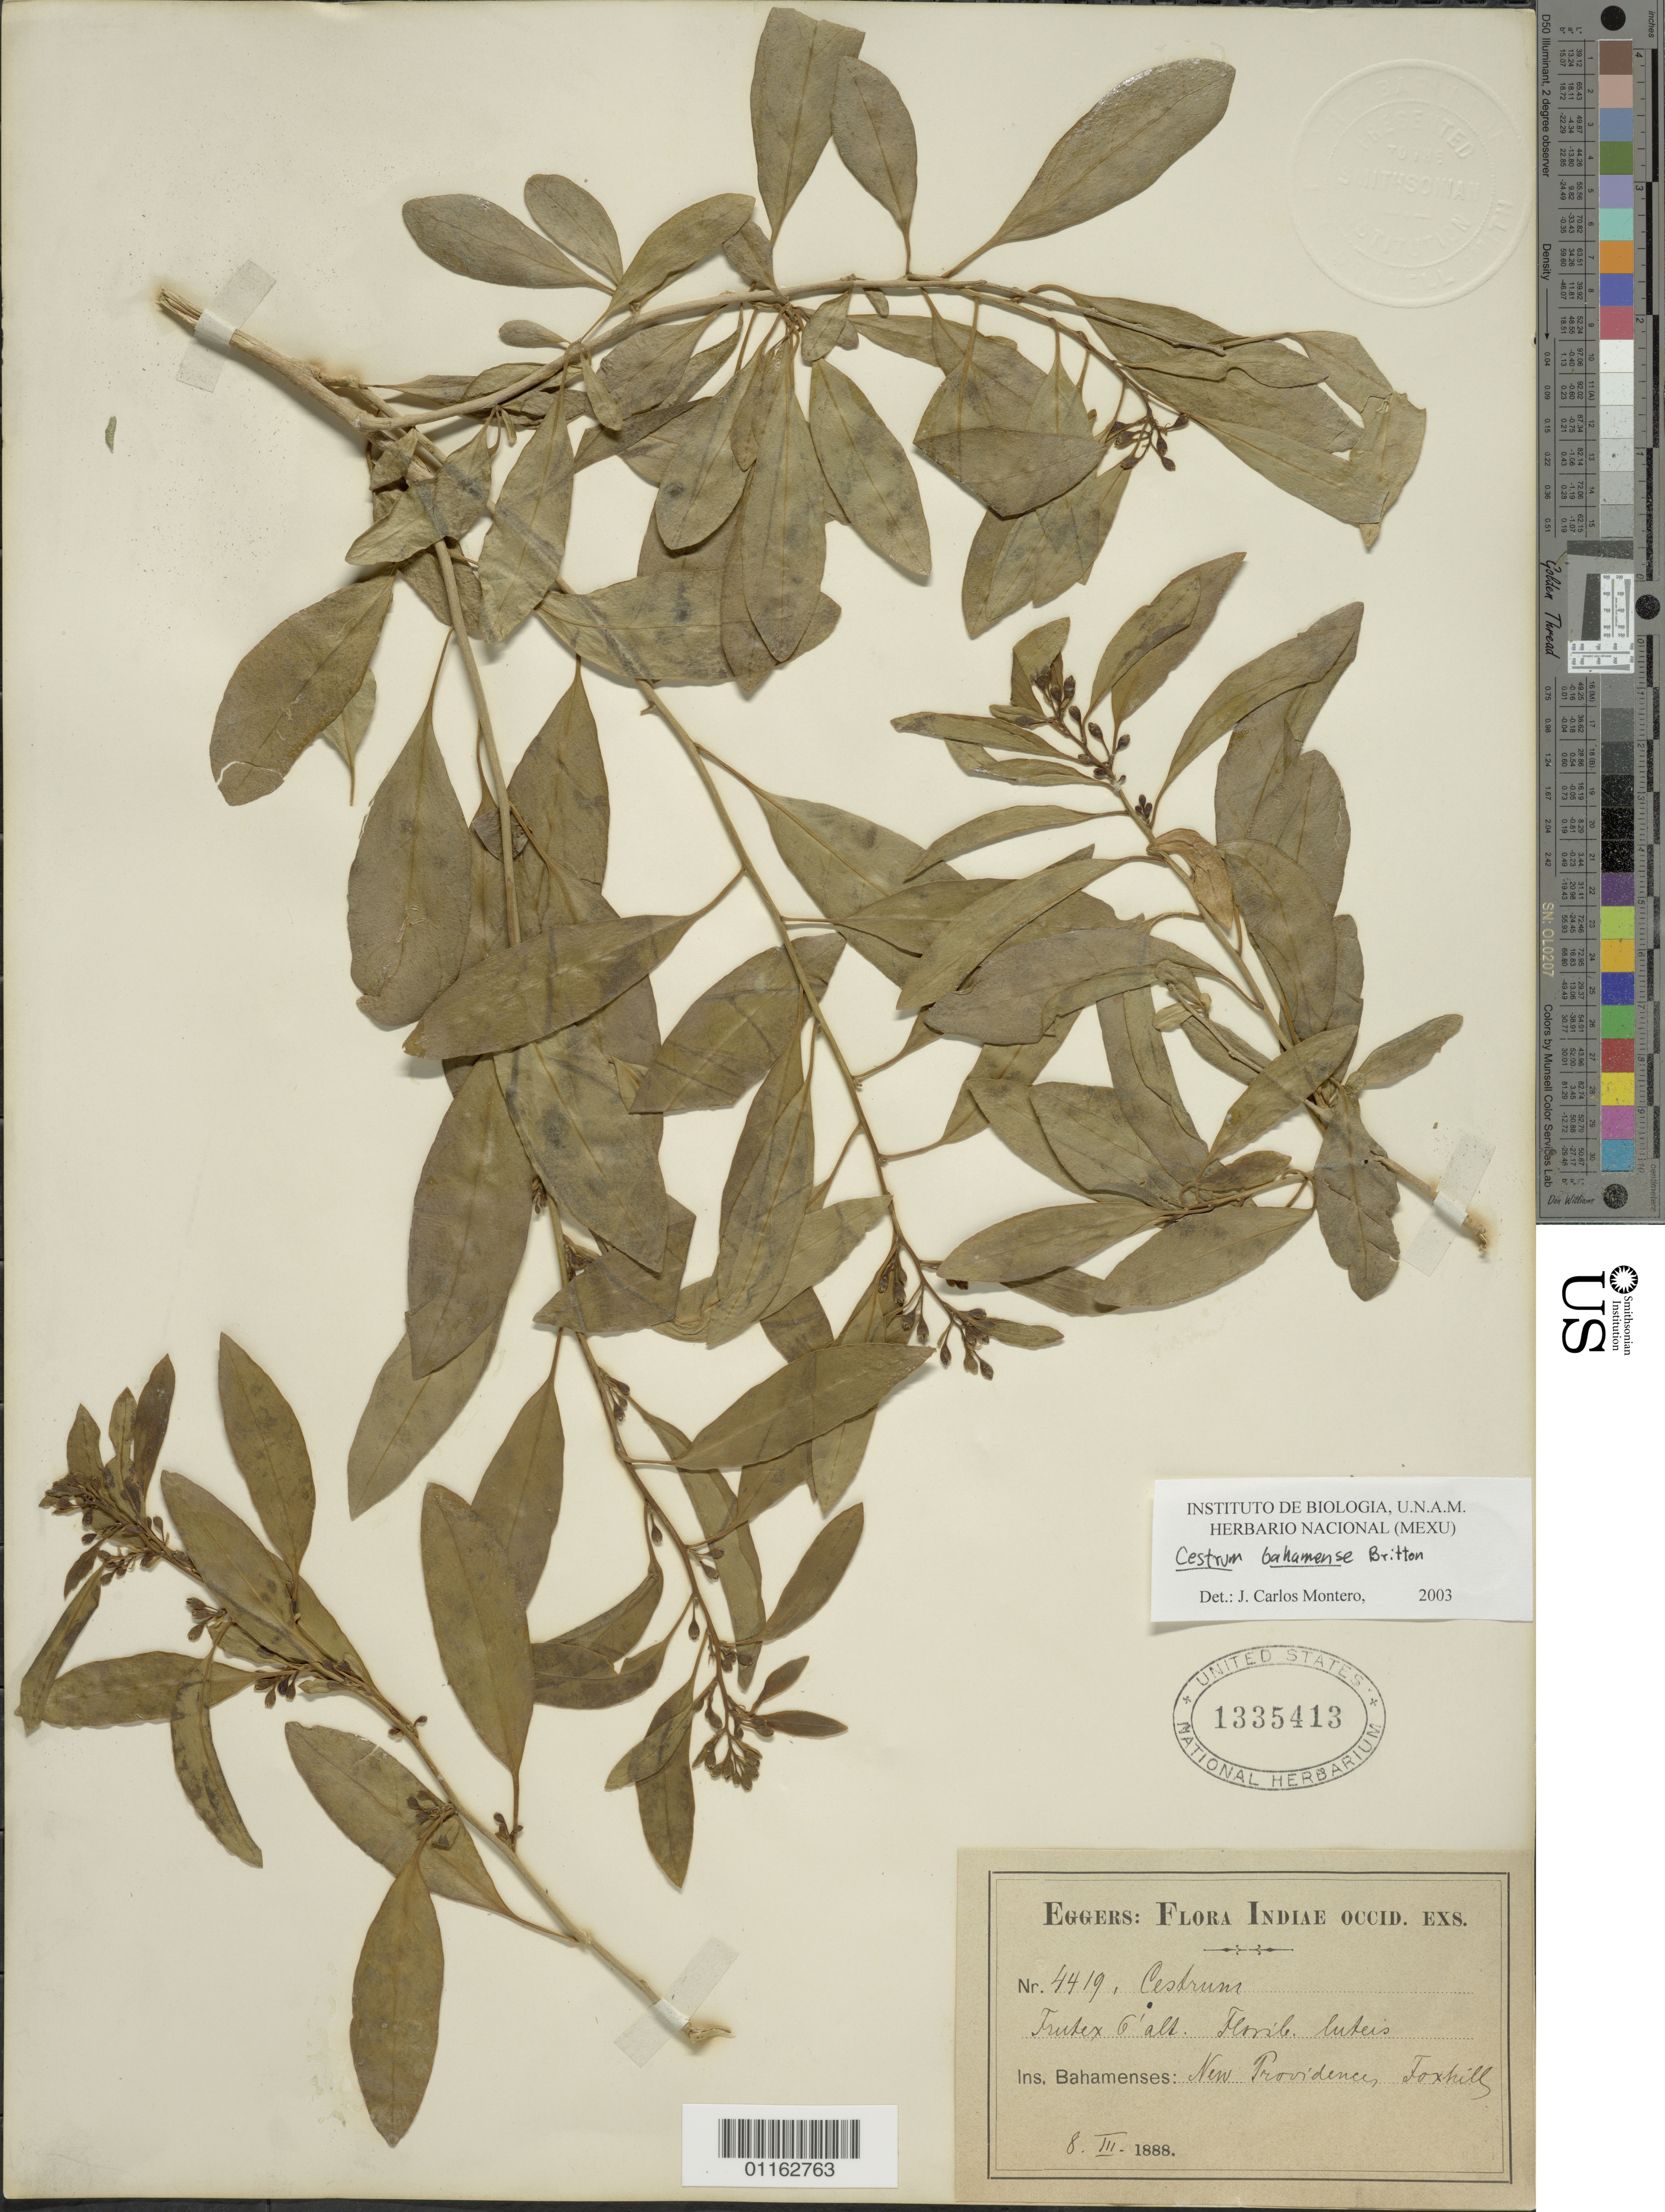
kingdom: Plantae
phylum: Tracheophyta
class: Magnoliopsida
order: Solanales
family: Solanaceae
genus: Cestrum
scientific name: Cestrum bahamense var. bahamense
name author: Britton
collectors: -. Eggers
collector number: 4419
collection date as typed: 08 Mar 1888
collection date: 1888-03-08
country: Bahamas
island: New Providence I.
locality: New Providence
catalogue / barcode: US 1335413